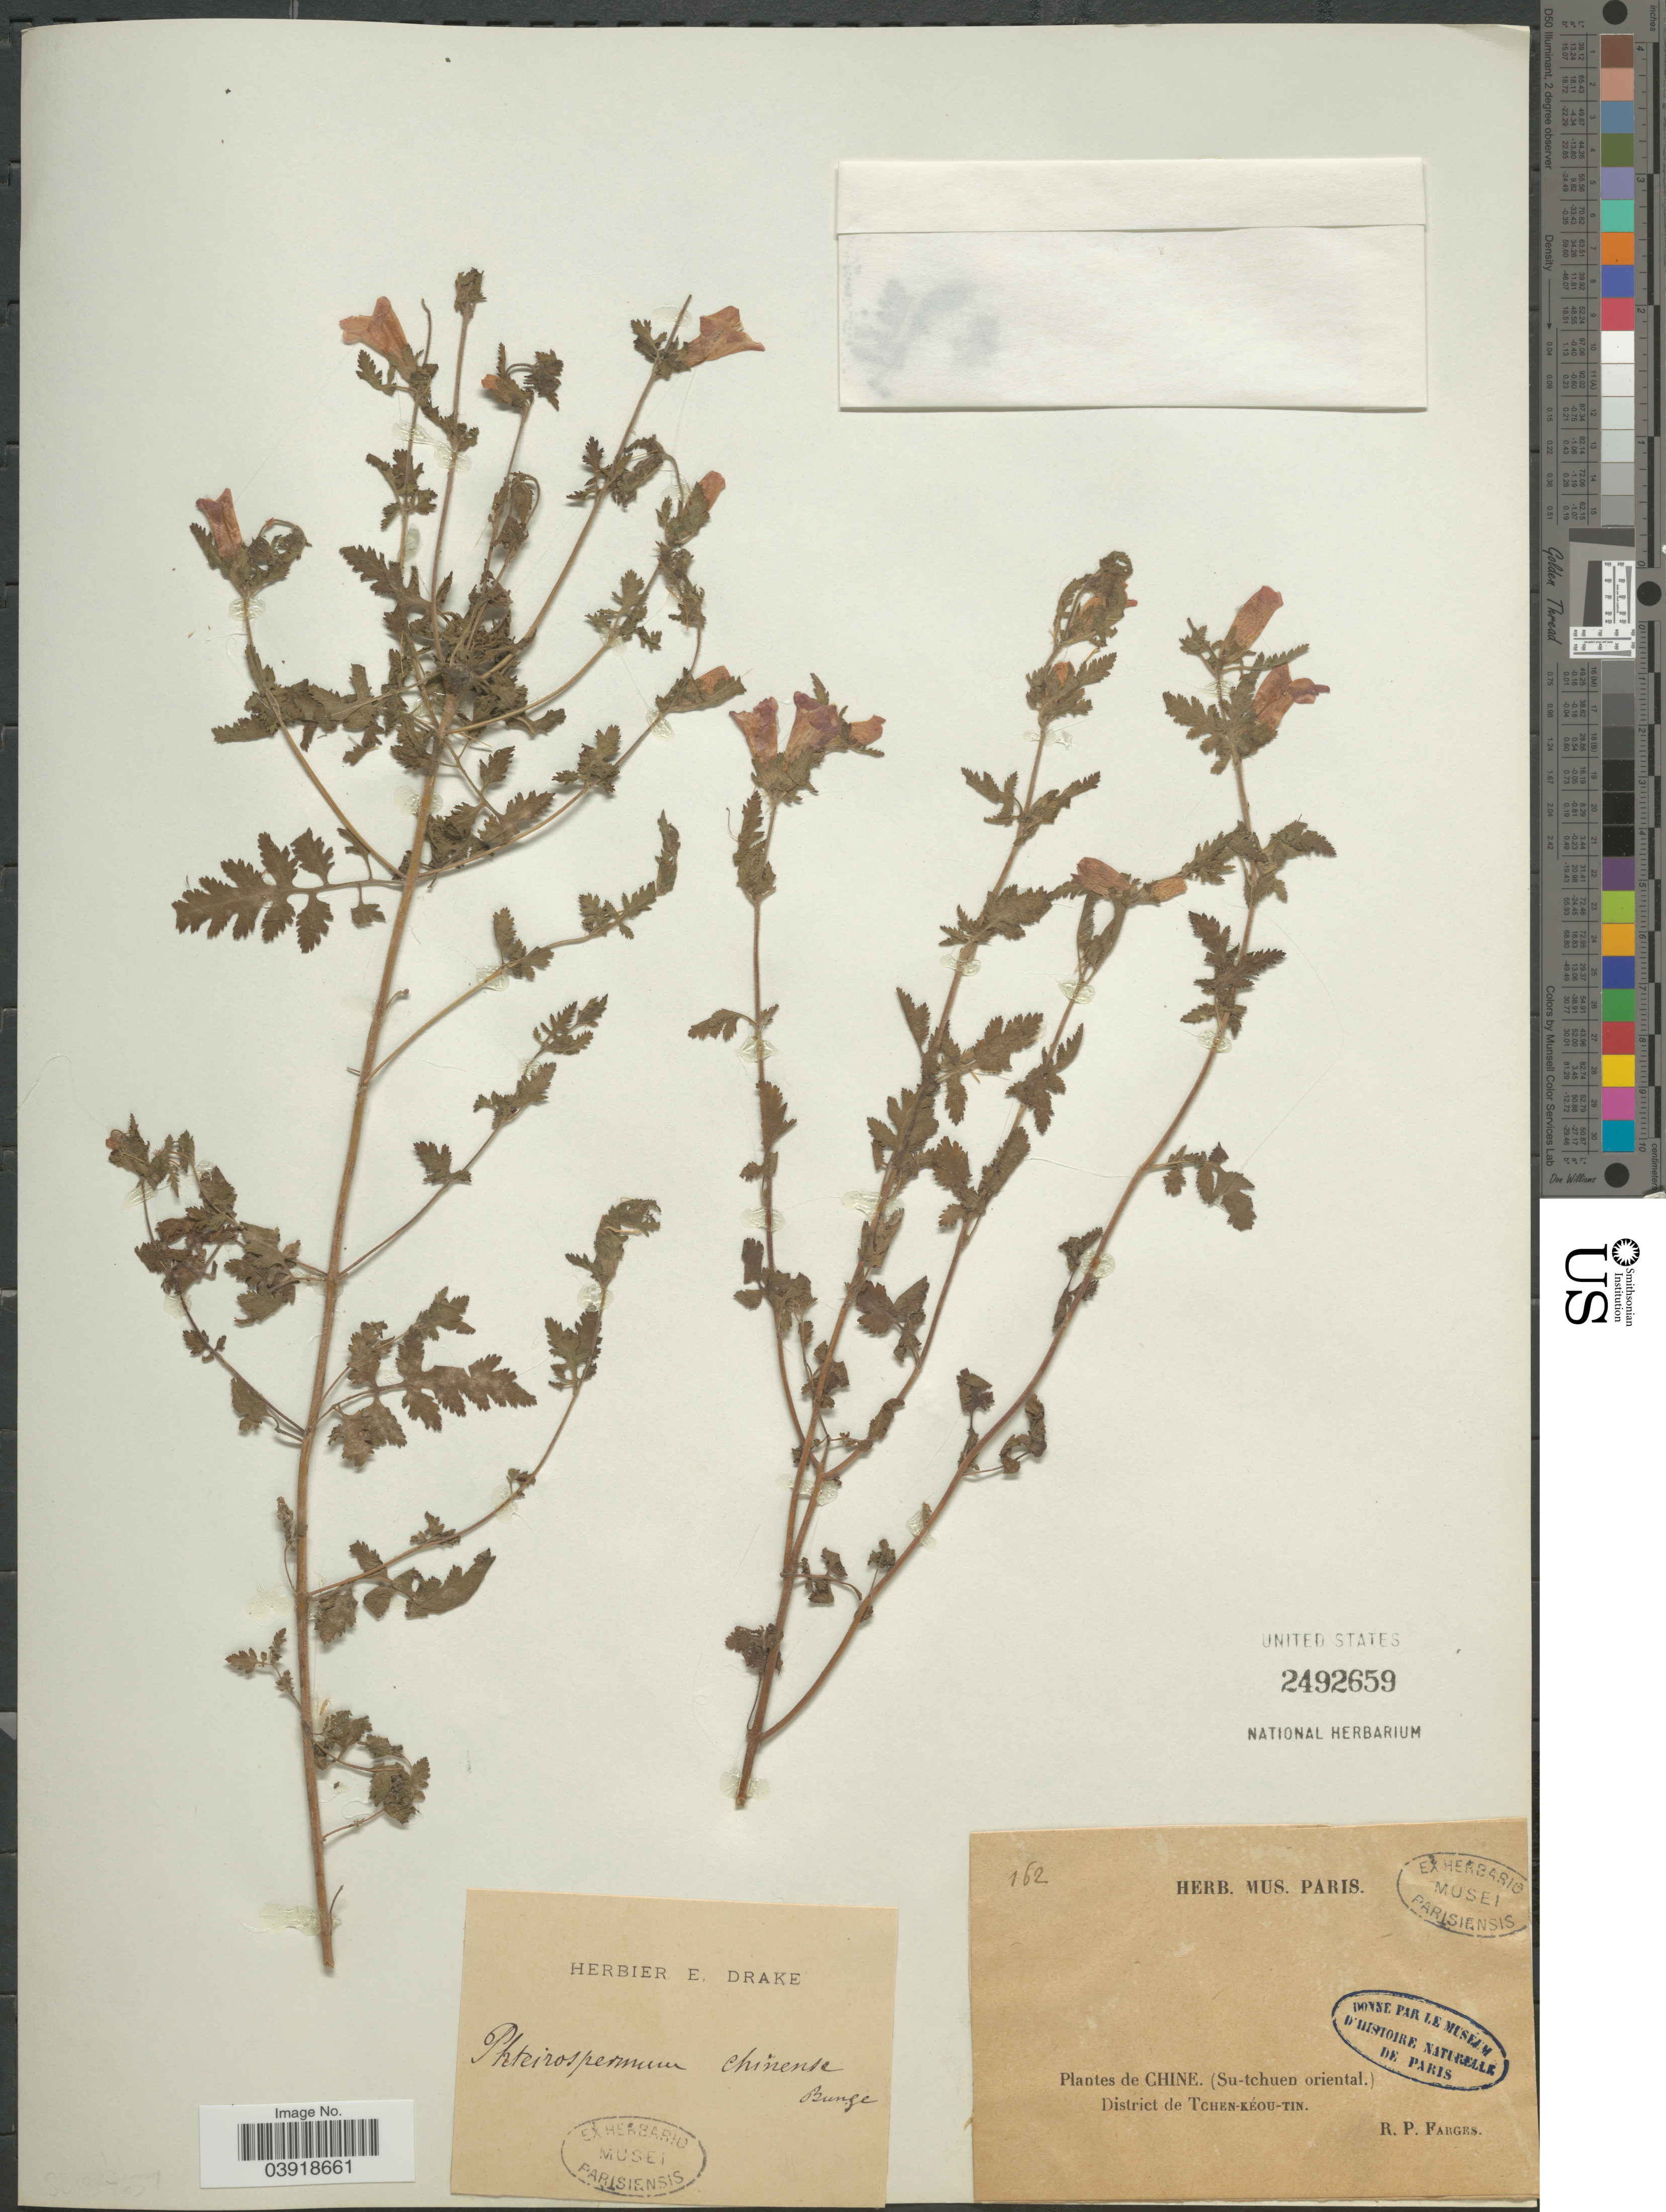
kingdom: Plantae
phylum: Tracheophyta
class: Magnoliopsida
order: Lamiales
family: Orobanchaceae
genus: Phtheirospermum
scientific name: Phtheirospermum chinense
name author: Bunge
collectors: R. Farges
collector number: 162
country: China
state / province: Sichuan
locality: Su-tchuen oriental. District de Tchen-Kéou-Tin.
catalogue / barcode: US 2492659